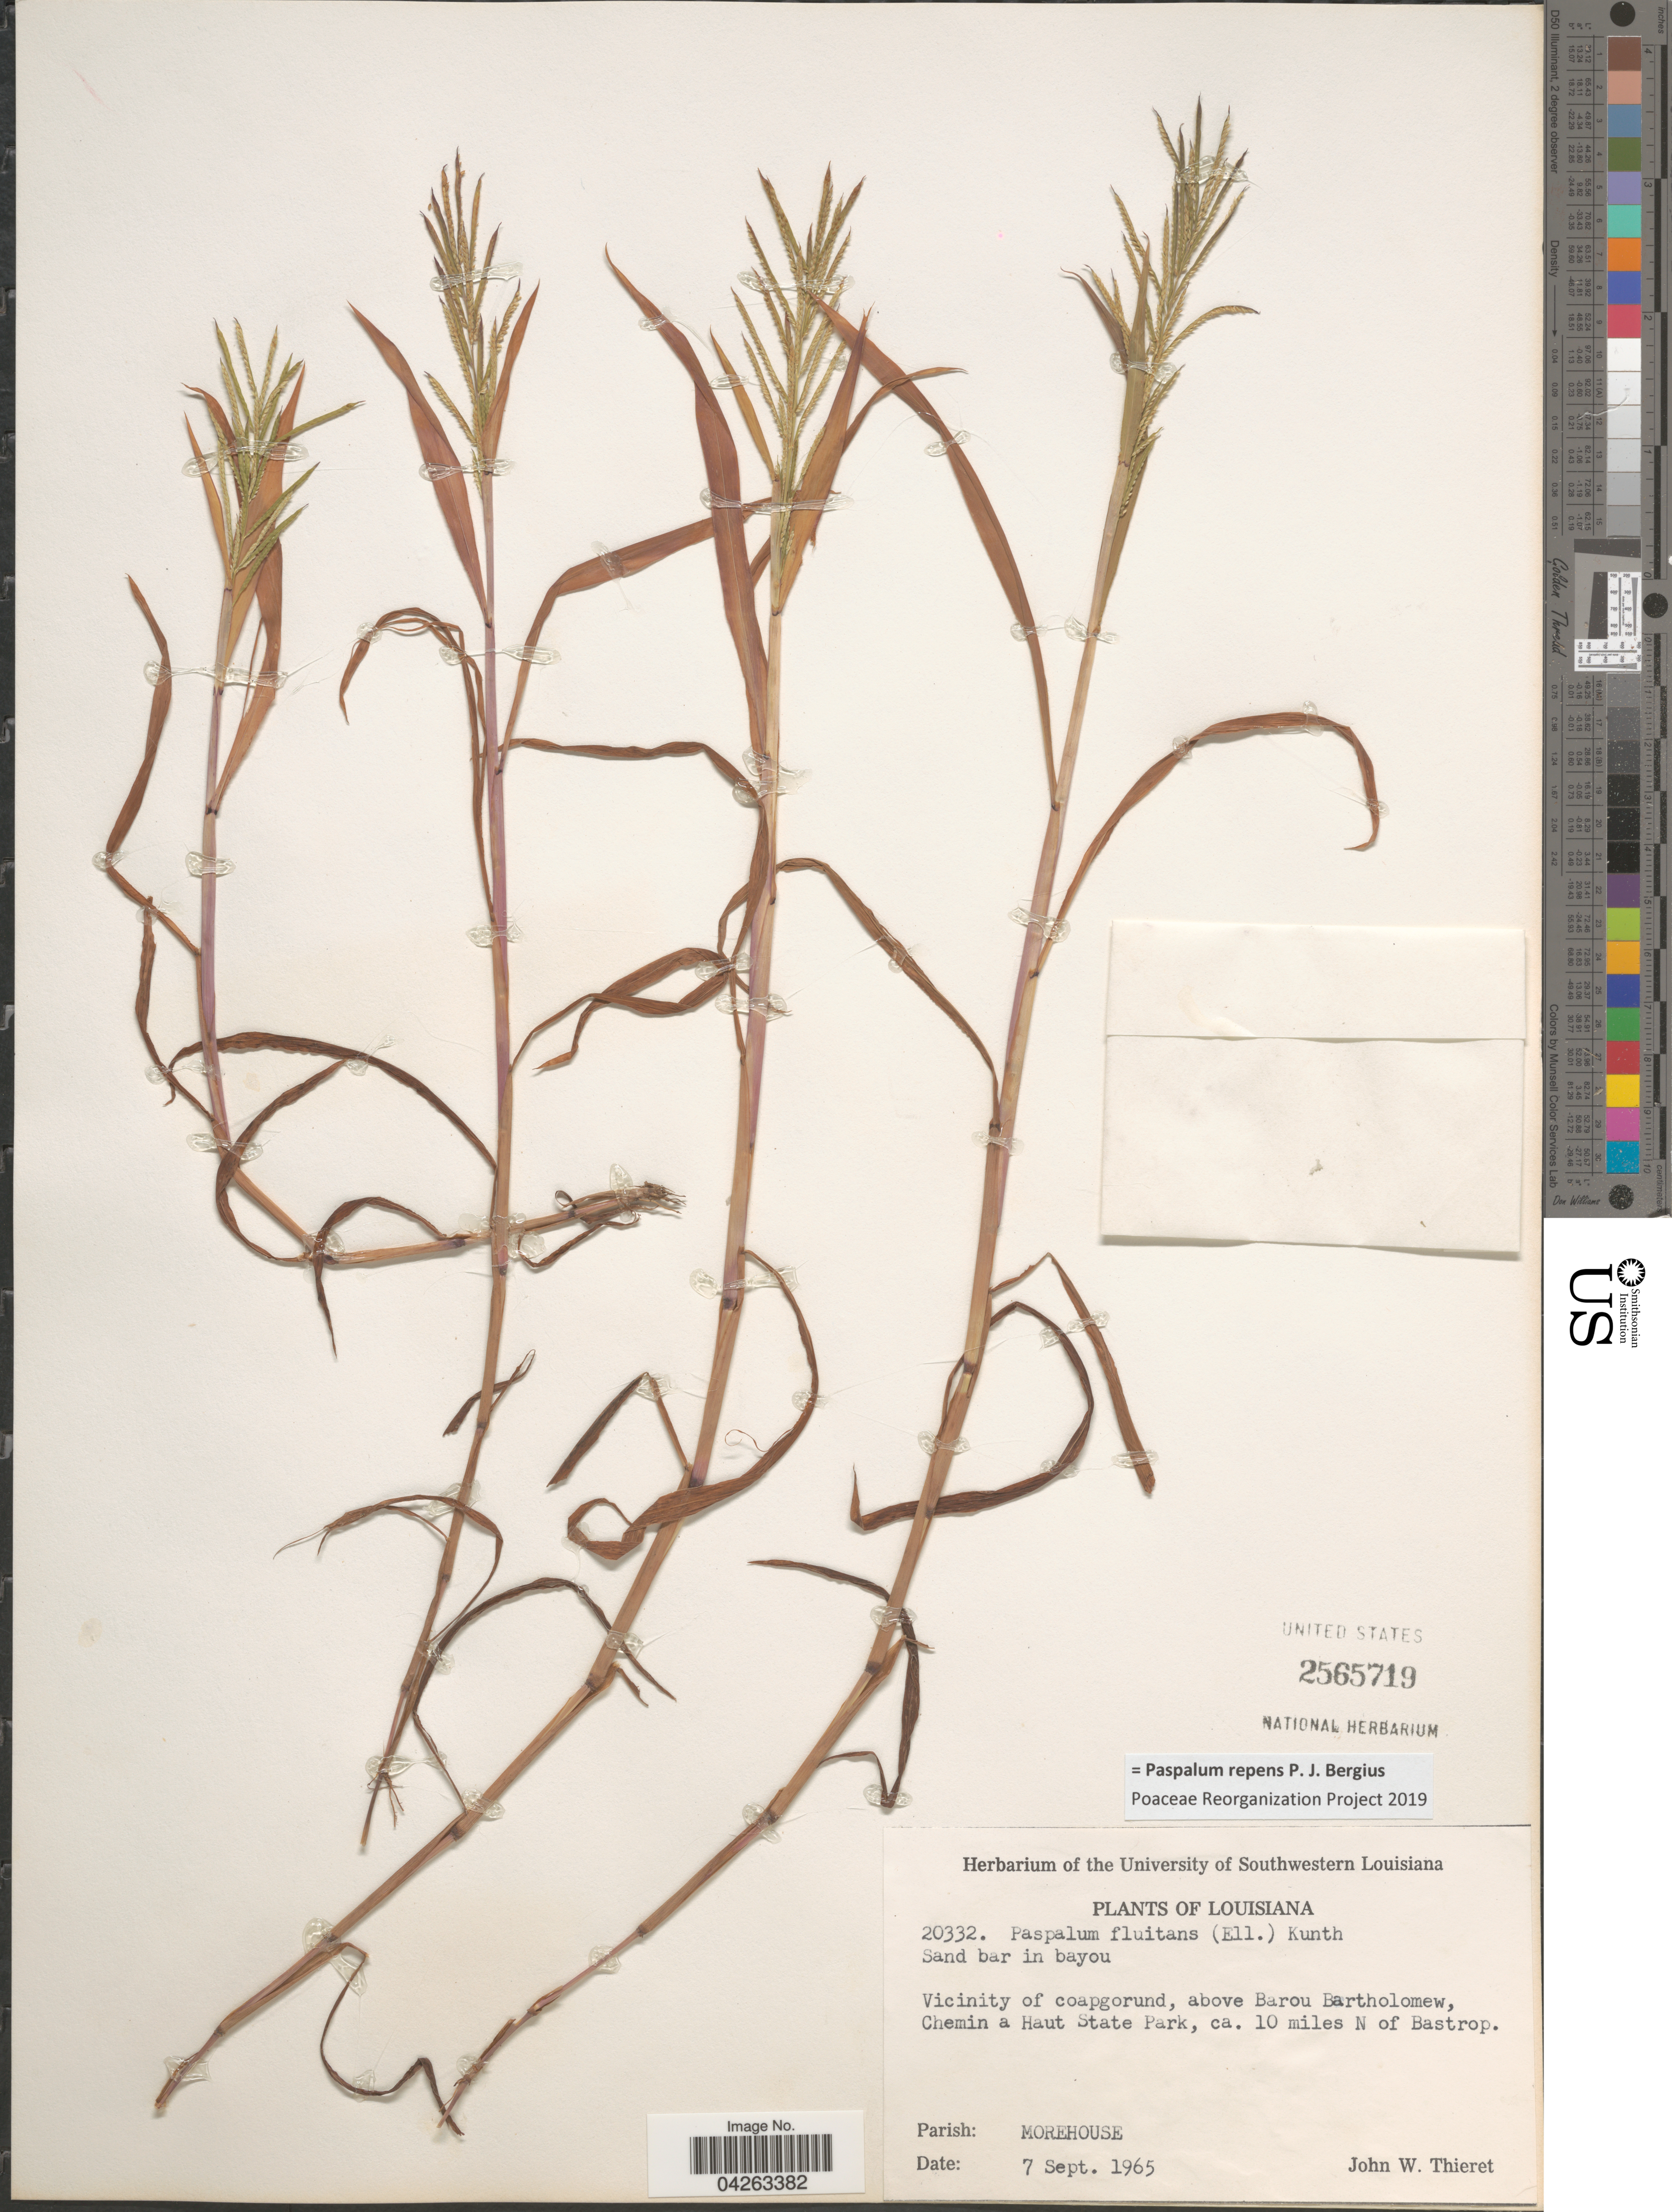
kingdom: Plantae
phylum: Tracheophyta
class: Liliopsida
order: Poales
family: Poaceae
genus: Paspalum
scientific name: Paspalum repens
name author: P.J. Bergius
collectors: J. W. Thieret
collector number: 20332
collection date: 1965-09-07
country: United States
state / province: Louisiana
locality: Vicinity of coapground, above Barou Bartholomew, Chemin a Haut State Park, ca. 10 miles N of Bastrop. Parish: Morehouse.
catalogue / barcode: US 2565719